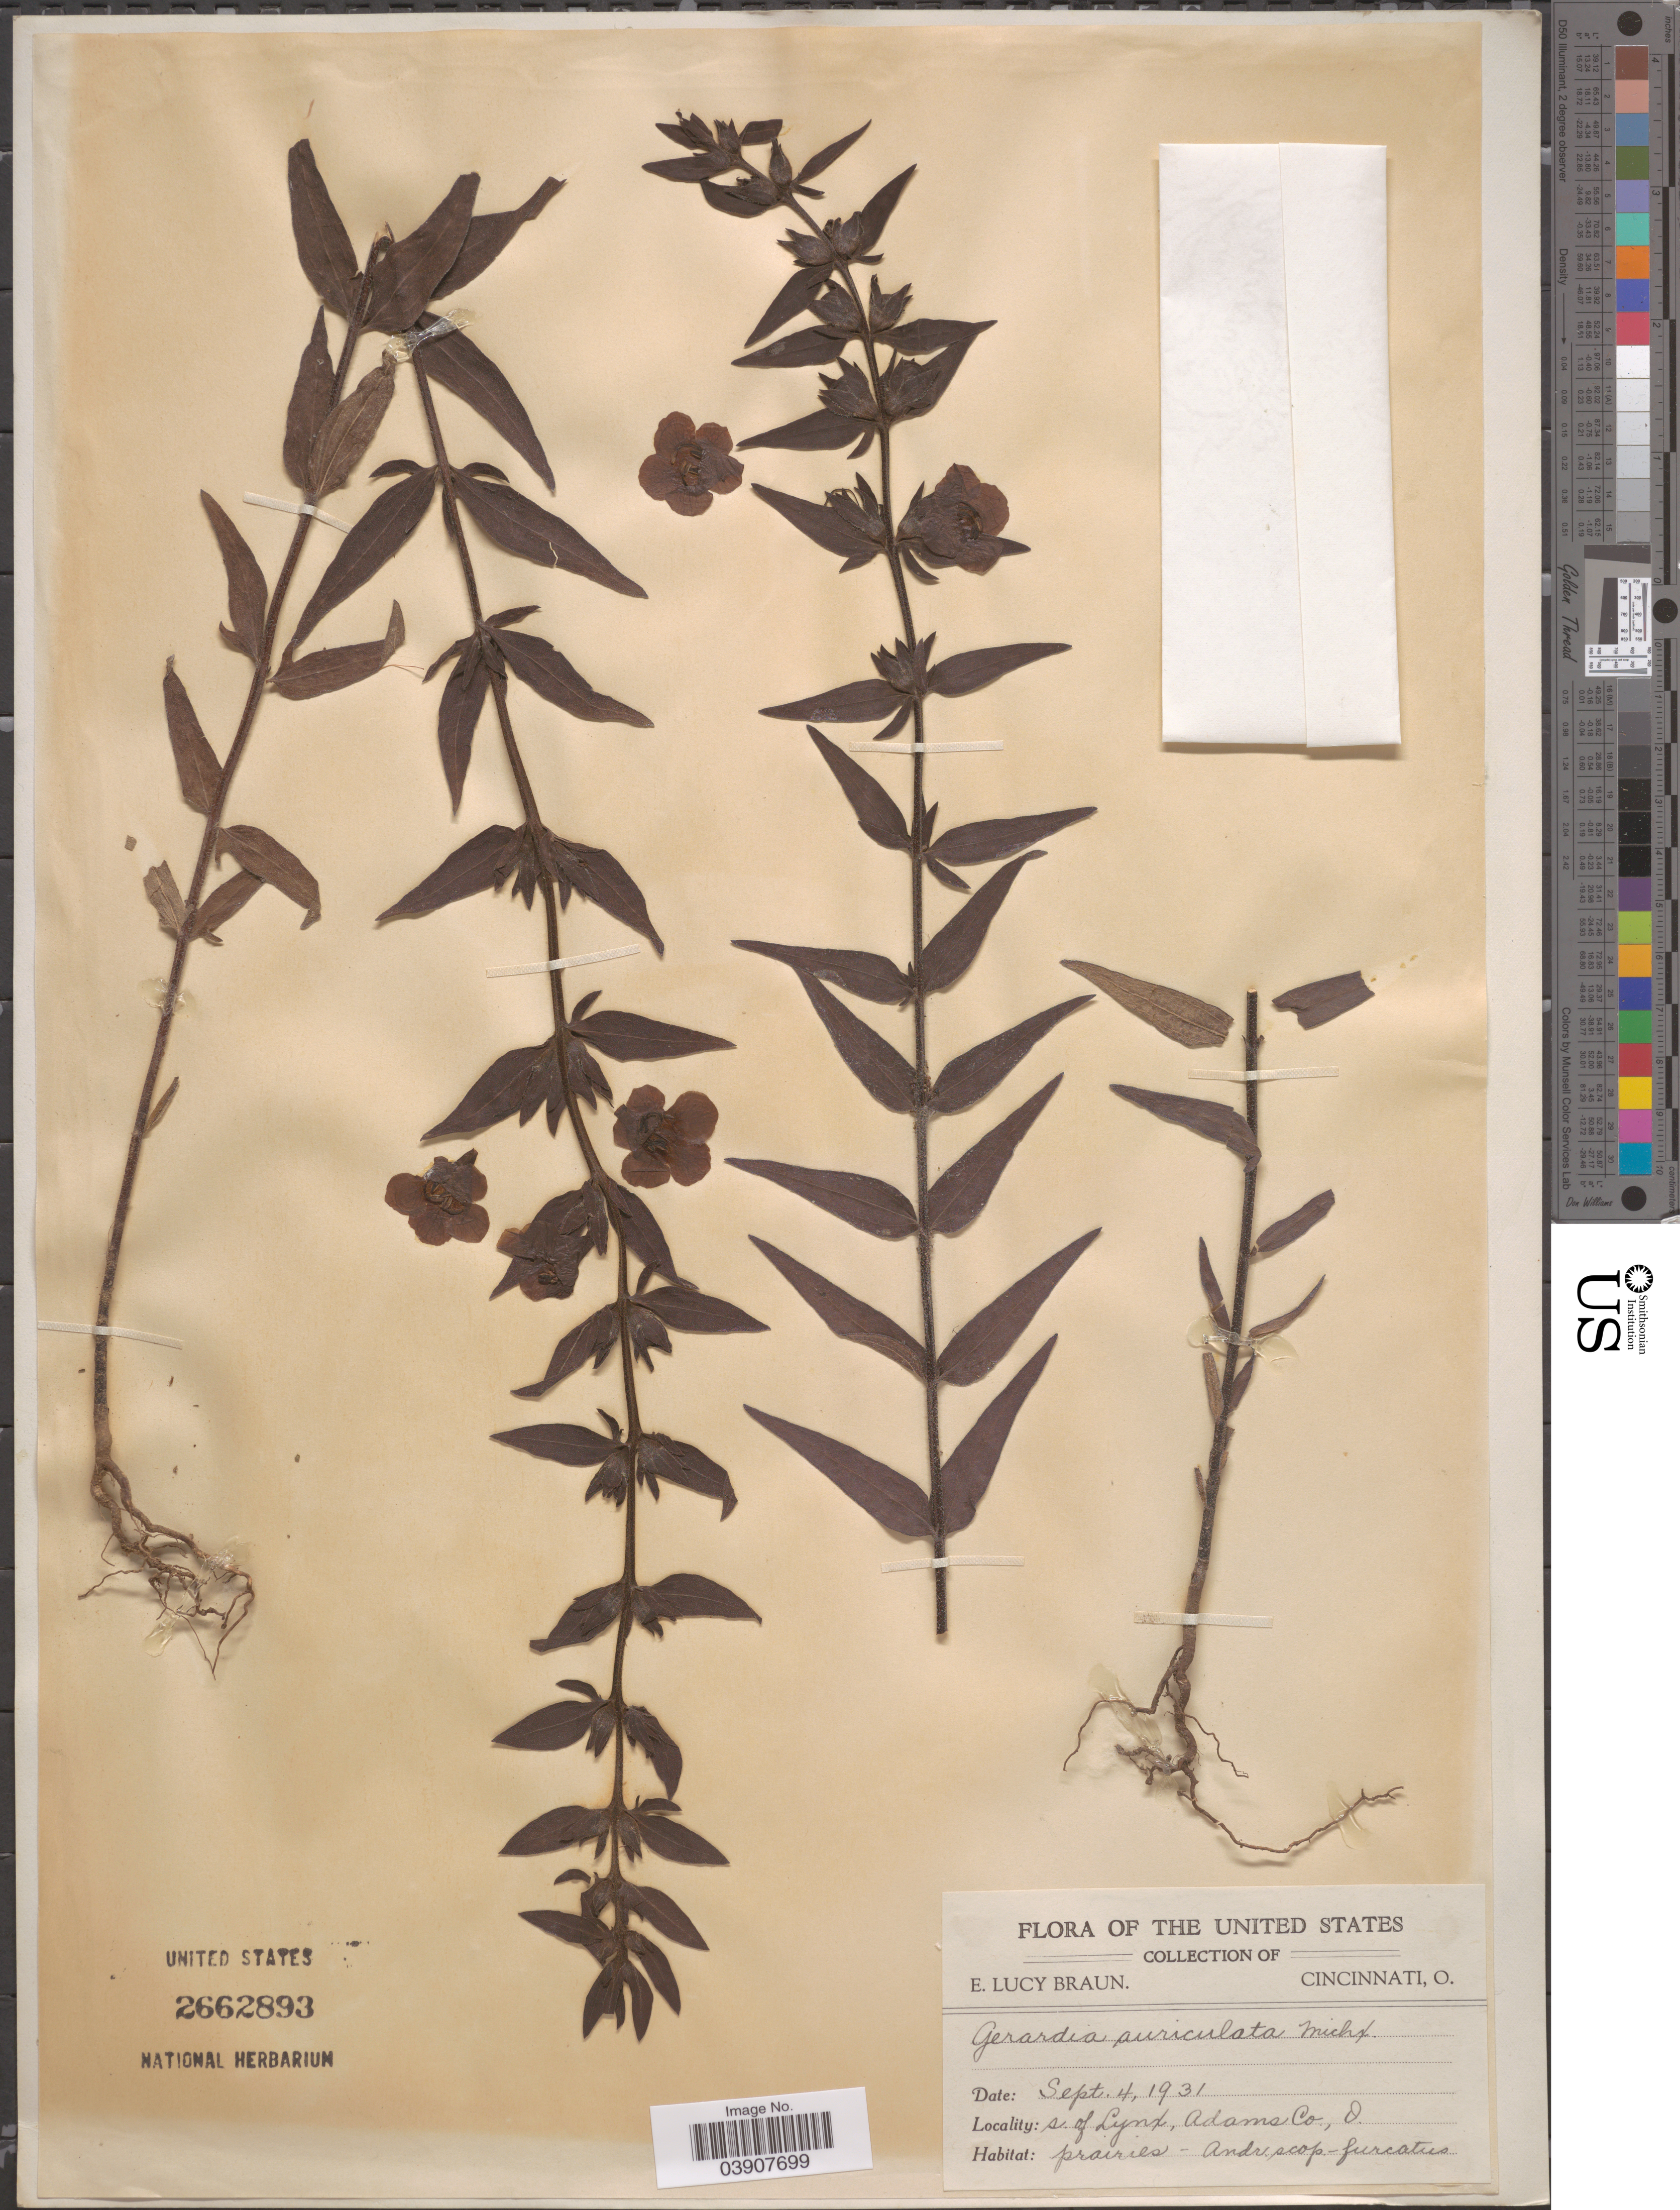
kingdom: Plantae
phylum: Tracheophyta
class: Magnoliopsida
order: Lamiales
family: Orobanchaceae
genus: Agalinis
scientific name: Agalinis auriculata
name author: (Michx.) S.F. Blake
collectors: E. L. Braun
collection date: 1931-09-04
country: United States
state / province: Ohio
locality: S. of Lynx, Adams Co.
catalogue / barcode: US 2662893